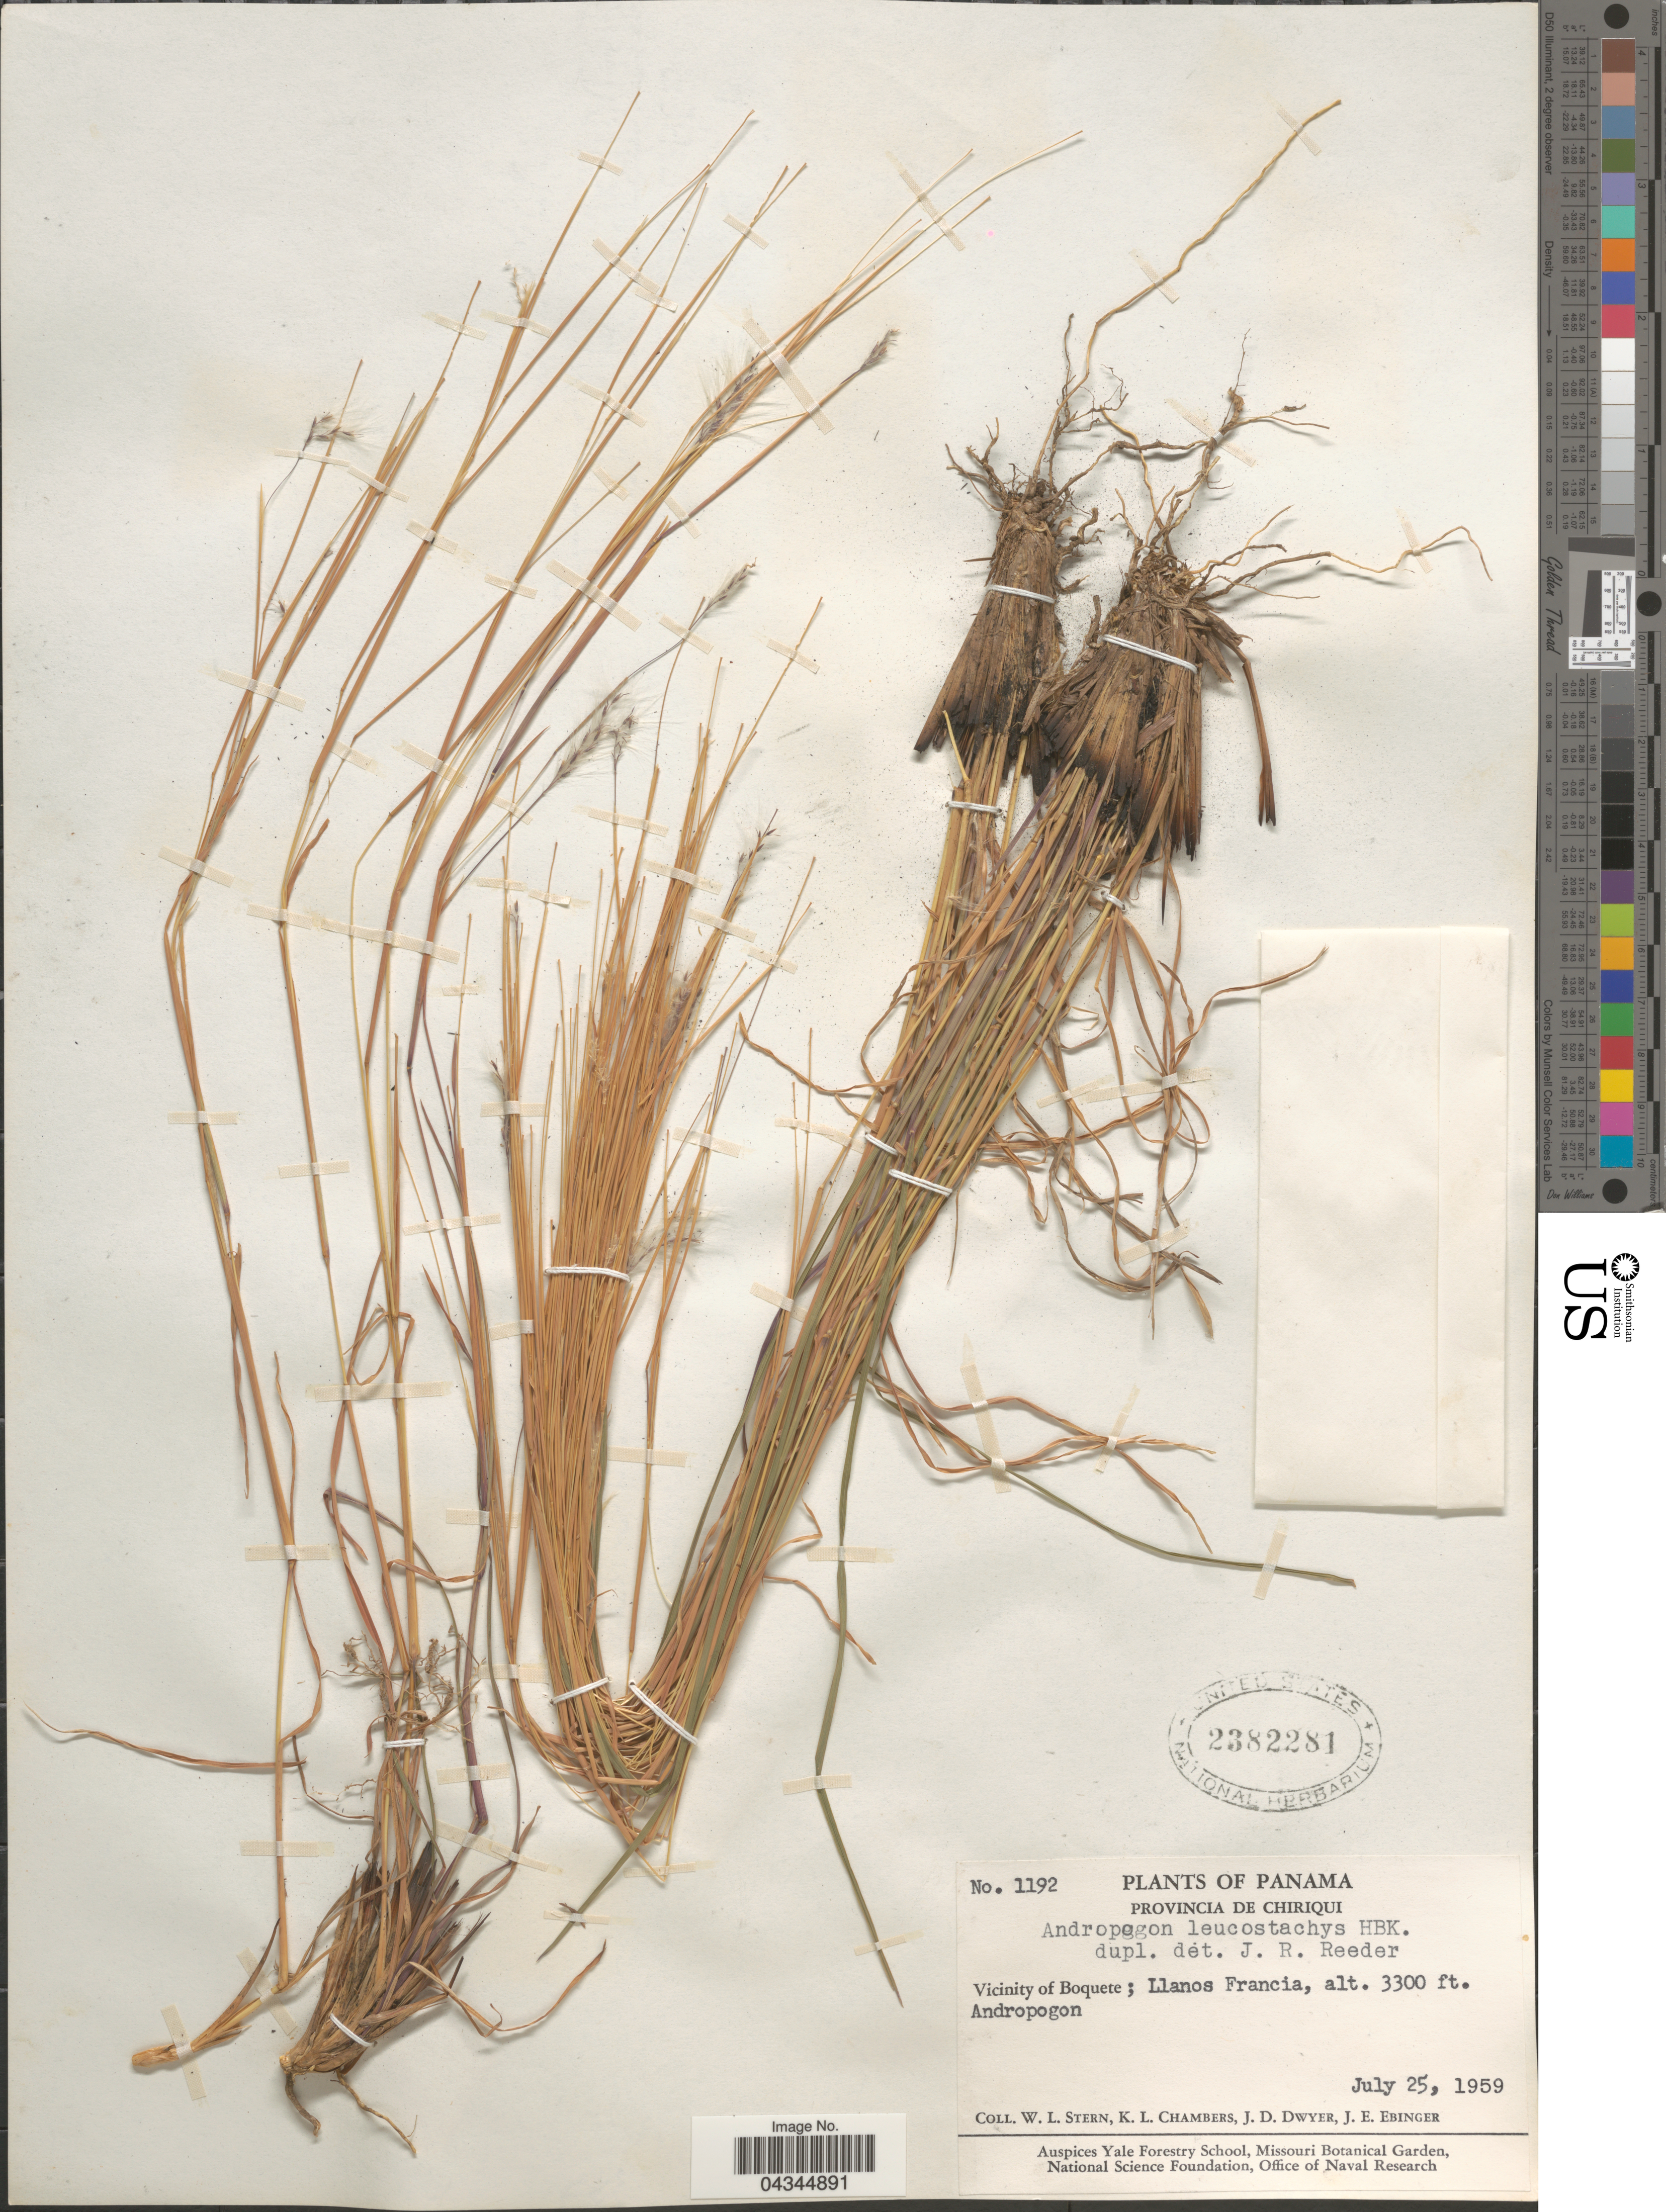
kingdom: Plantae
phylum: Tracheophyta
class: Liliopsida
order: Poales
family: Poaceae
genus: Andropogon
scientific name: Andropogon leucostachyus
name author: Kunth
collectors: W. L. Stern, K. Chambers, J. D. Dwyer & J. Ebinger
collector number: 1192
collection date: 1959-07-25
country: Panama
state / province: Chiriqui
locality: Vicinity of Boquete; Llanos Francia.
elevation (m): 1006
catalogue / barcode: US 2382281